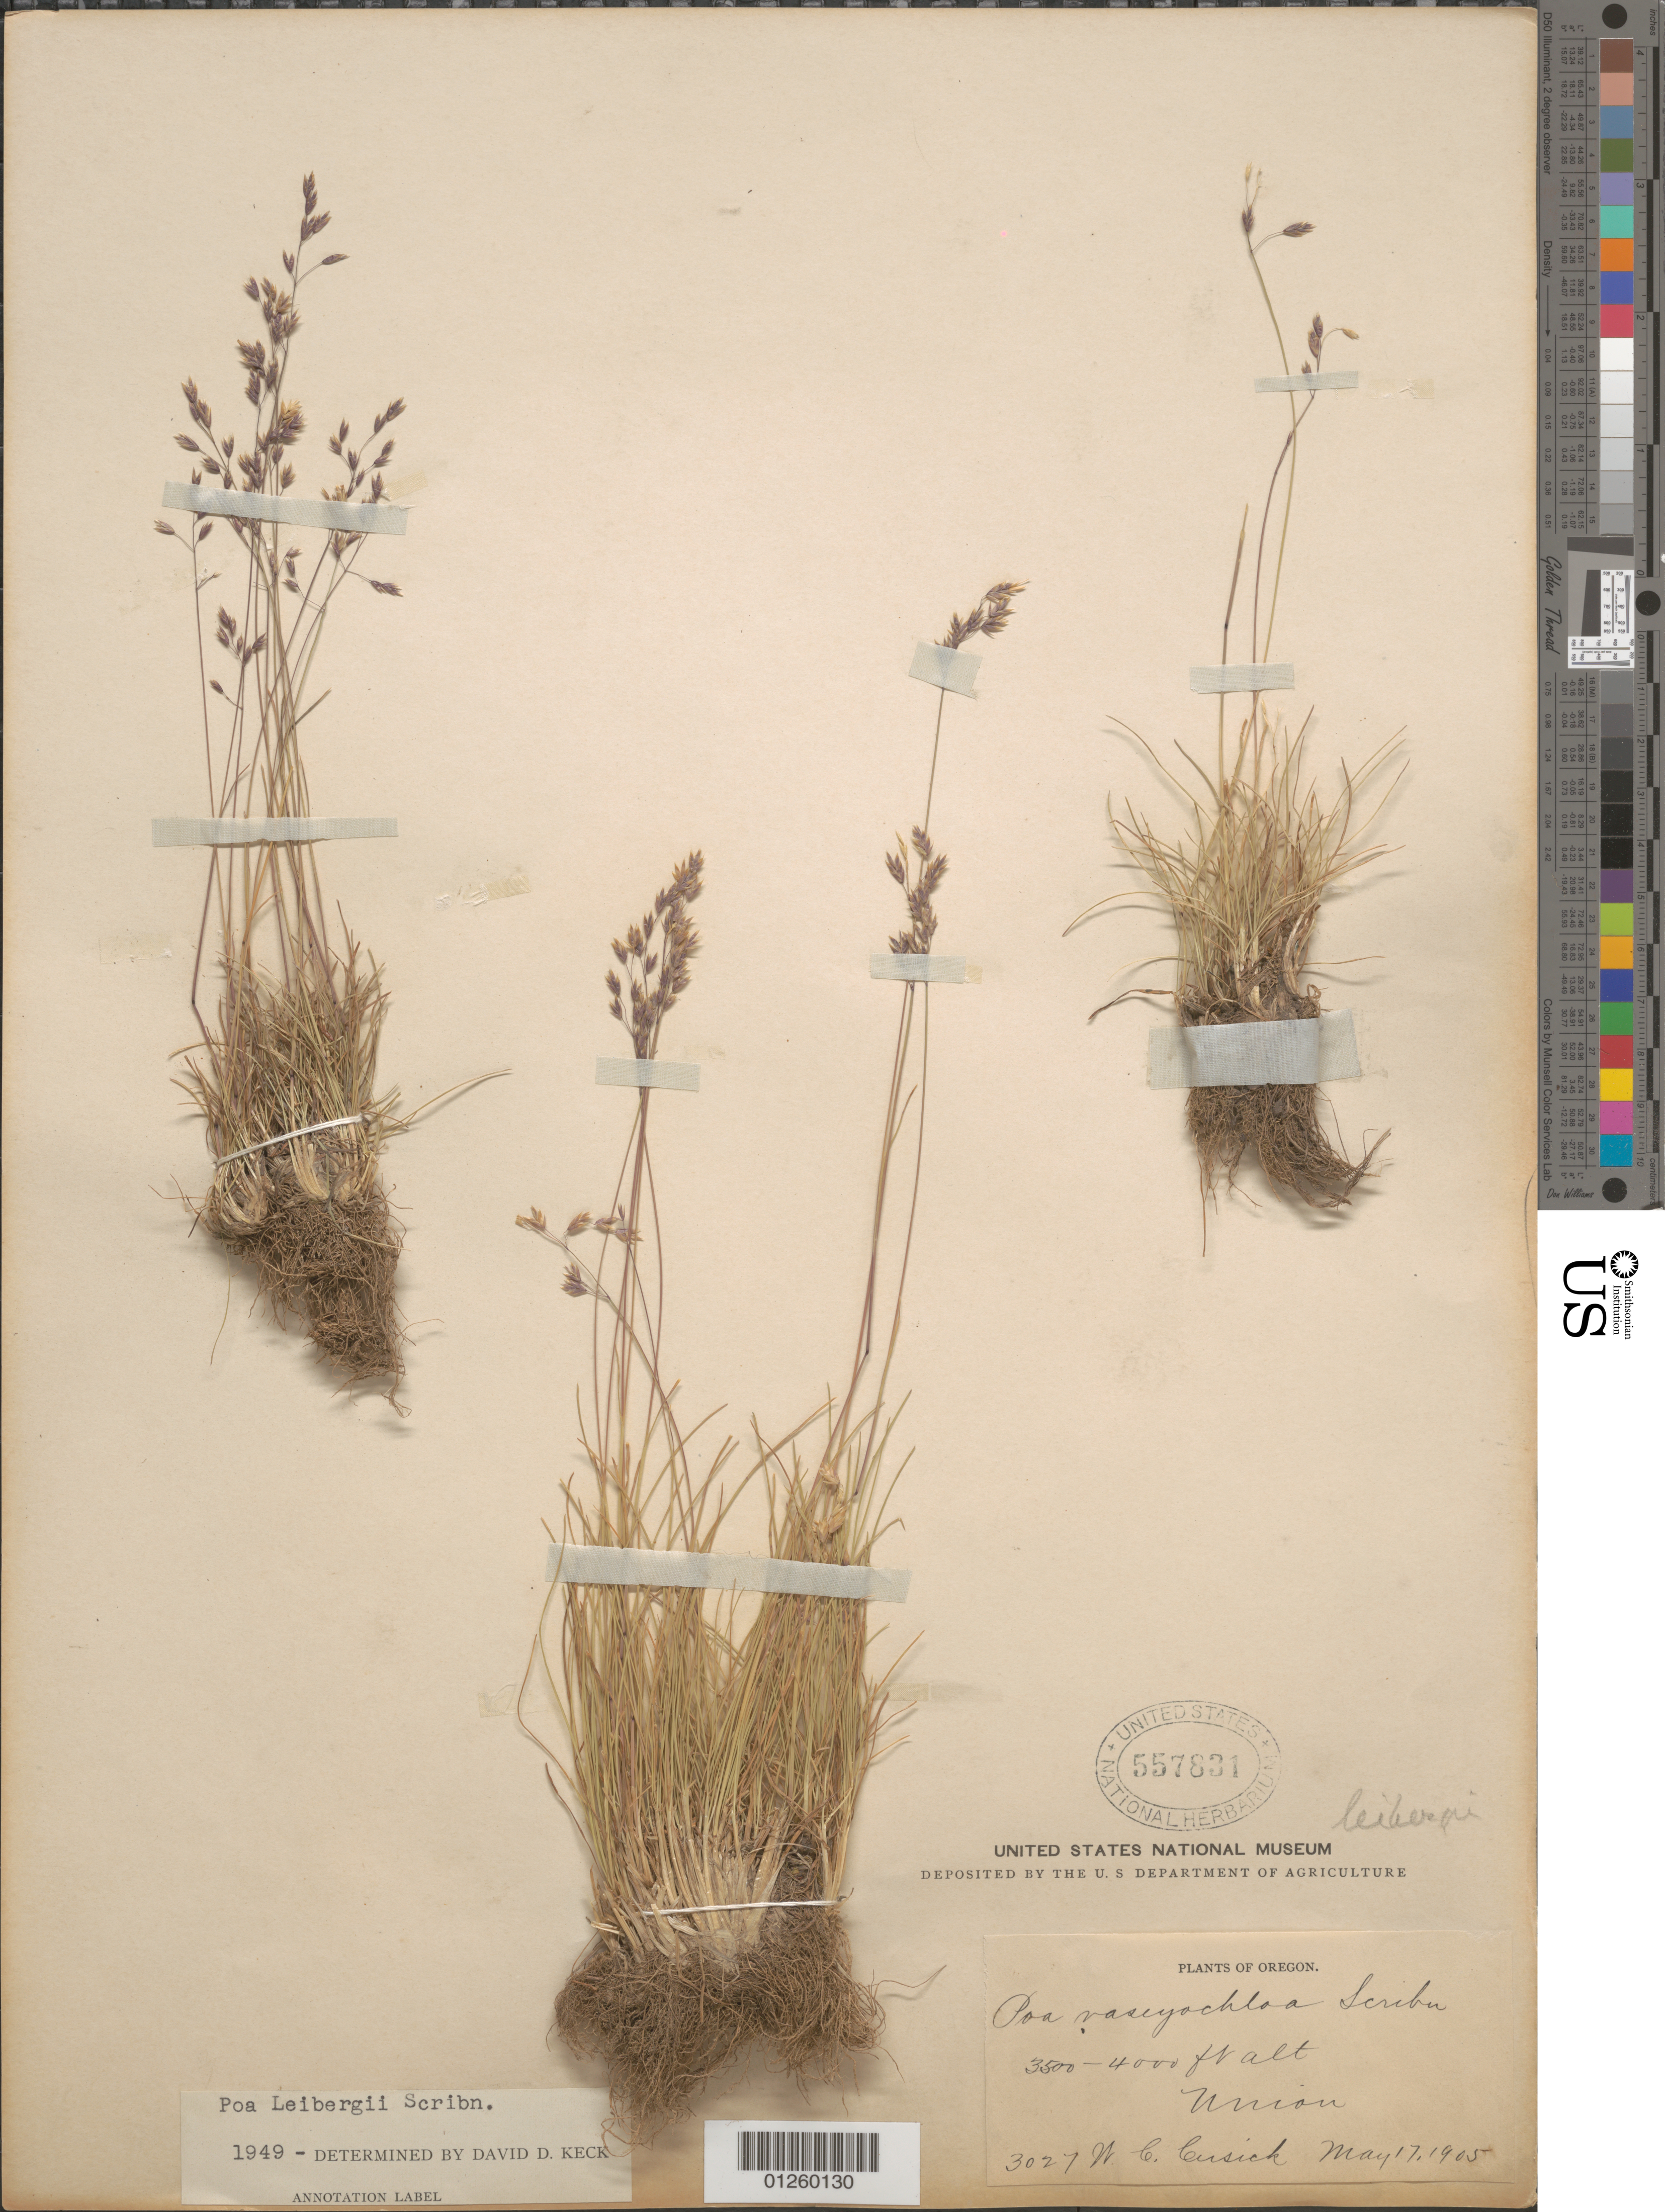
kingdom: Plantae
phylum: Tracheophyta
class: Liliopsida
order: Poales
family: Poaceae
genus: Poa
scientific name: Poa leibergii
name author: Scribn.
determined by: Soreng, Robert J., Research Associate (BOT), Smithsonian Institution - National Museum of Natural History (UNITED STATES)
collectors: W. C. Cusick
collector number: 3027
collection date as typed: May 17, 1905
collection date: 1905-05-17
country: United States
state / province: Oregon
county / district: Union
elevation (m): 1067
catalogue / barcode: US 557831